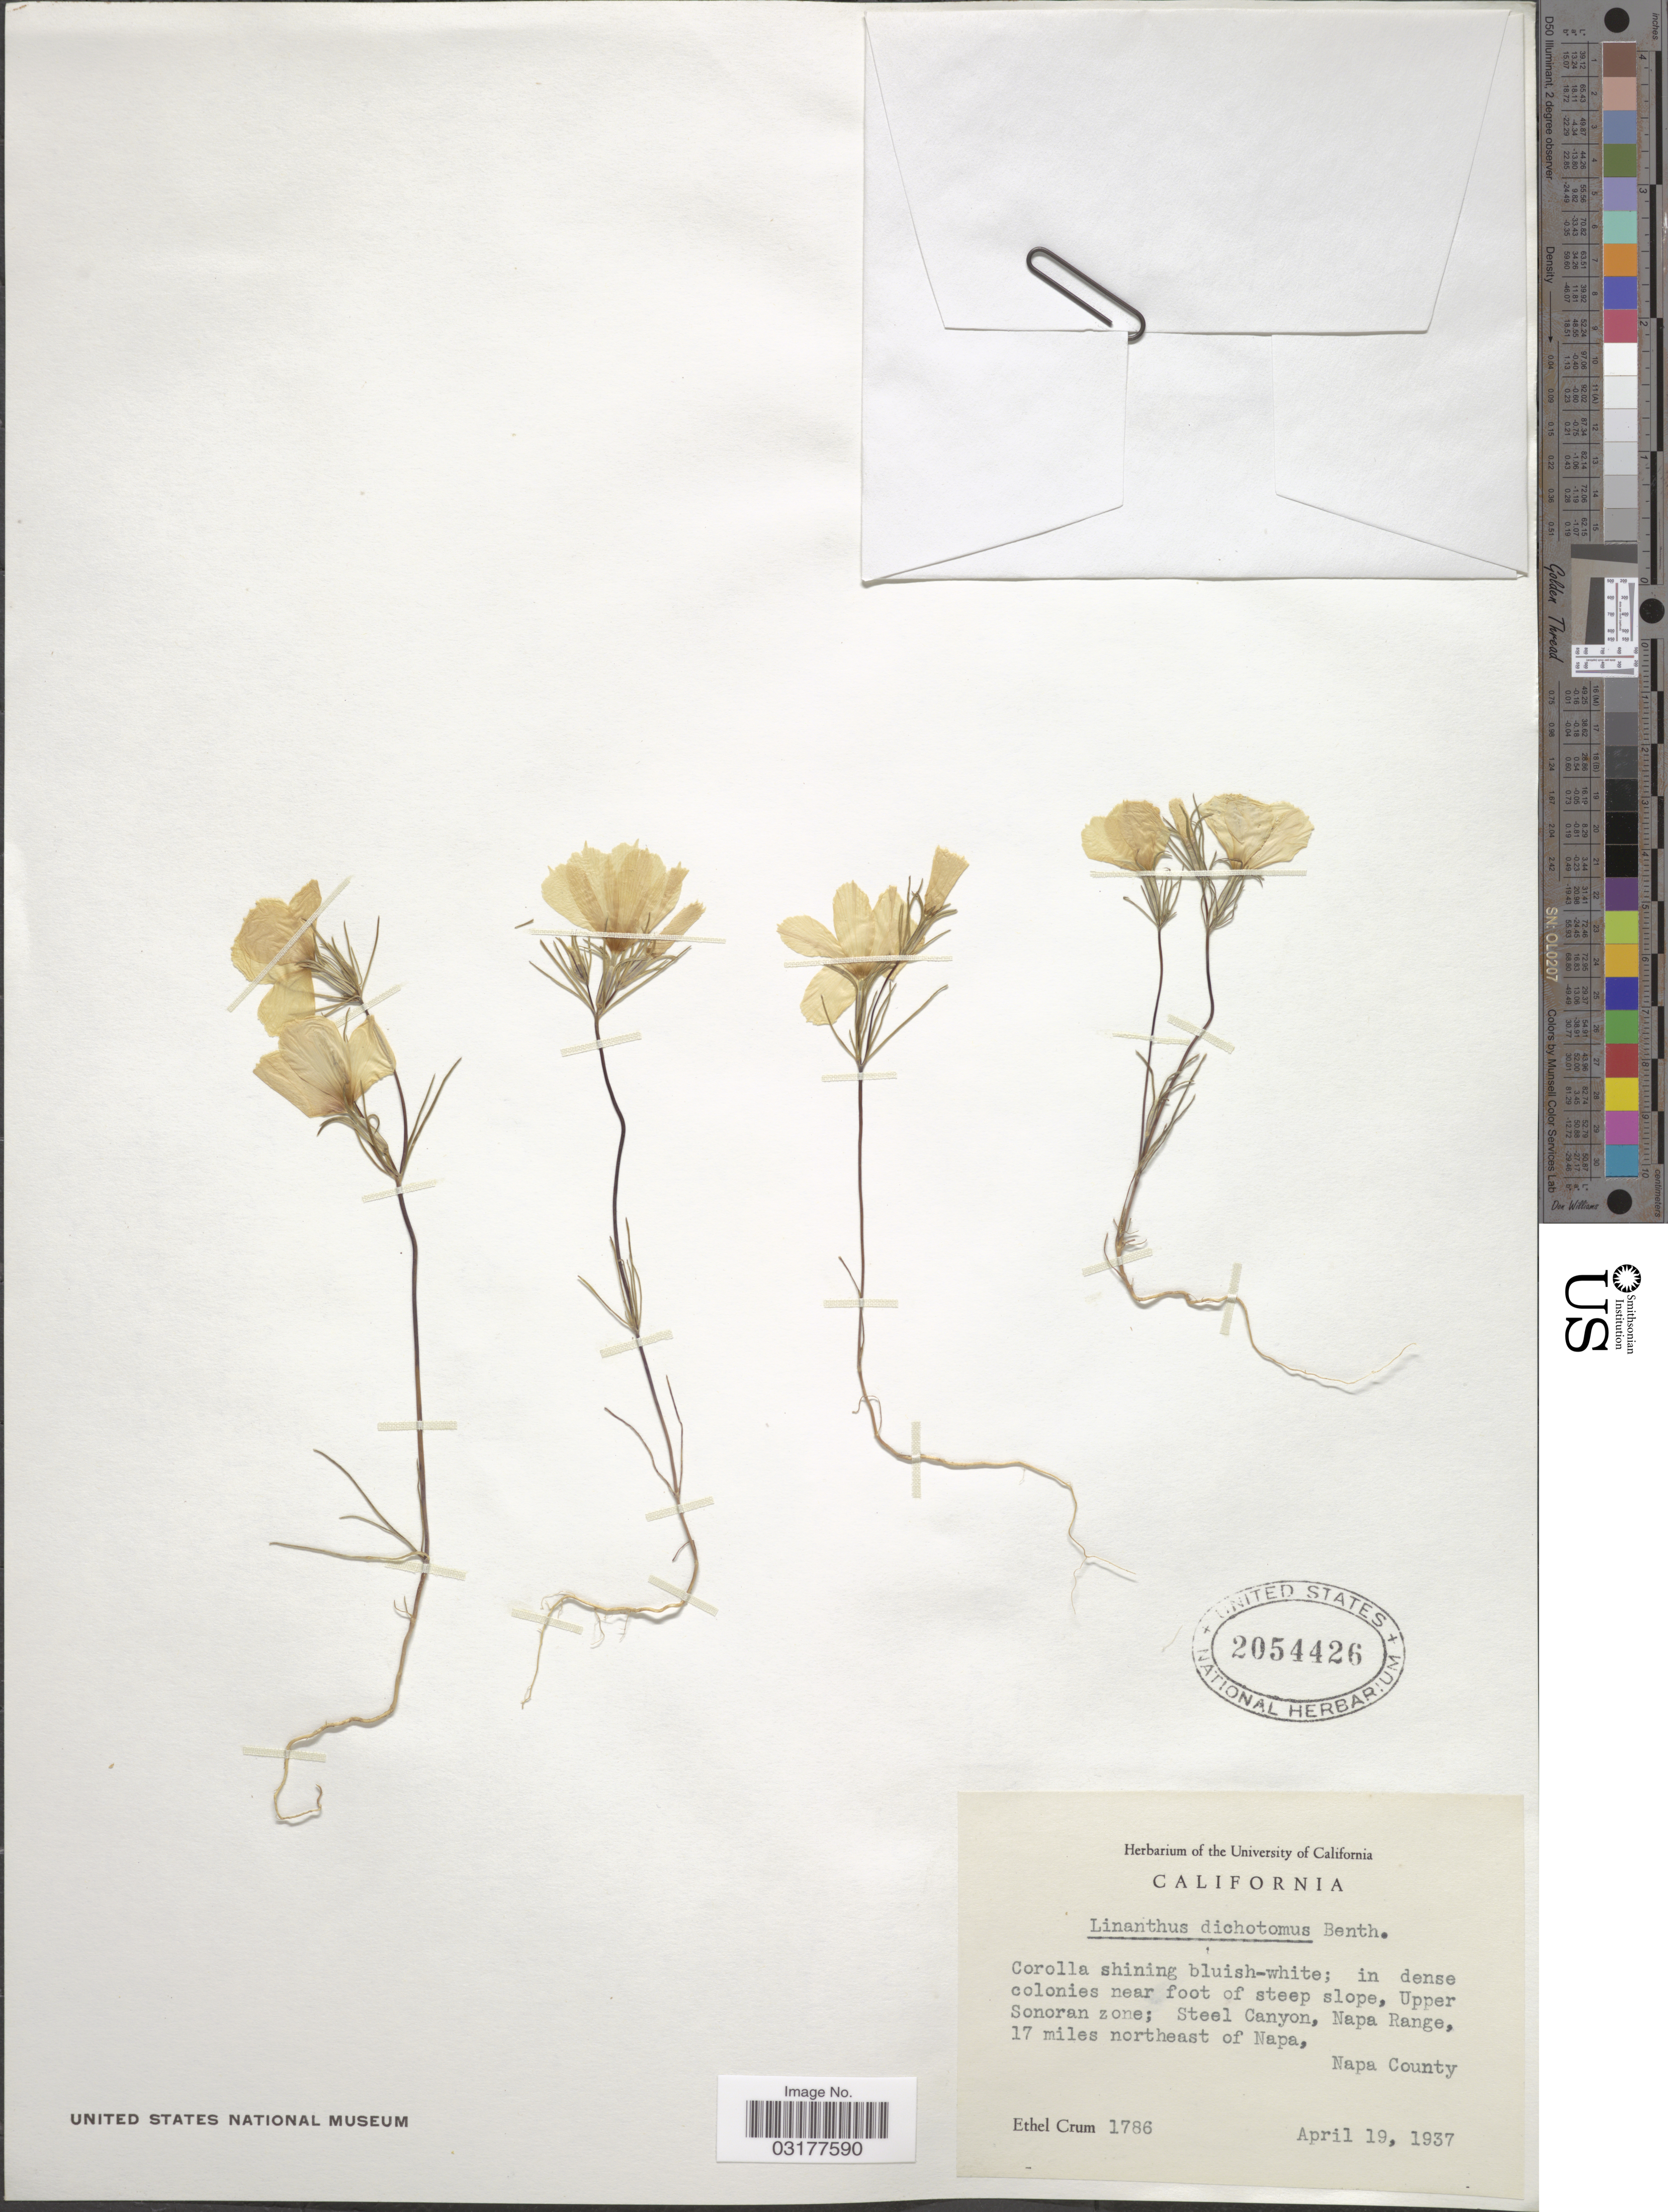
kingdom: Plantae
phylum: Tracheophyta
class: Magnoliopsida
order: Ericales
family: Polemoniaceae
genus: Linanthus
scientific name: Linanthus dichotomus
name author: Benth.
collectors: E. K. Crum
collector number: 1786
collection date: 1937-04-19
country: United States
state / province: California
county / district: Napa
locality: In dense colonies near foot of steep slope, Upper Sonoran zone; Steel Canyon, Napa Range, 17 miles northeast of Napa, Napa County.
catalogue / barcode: US 2054426